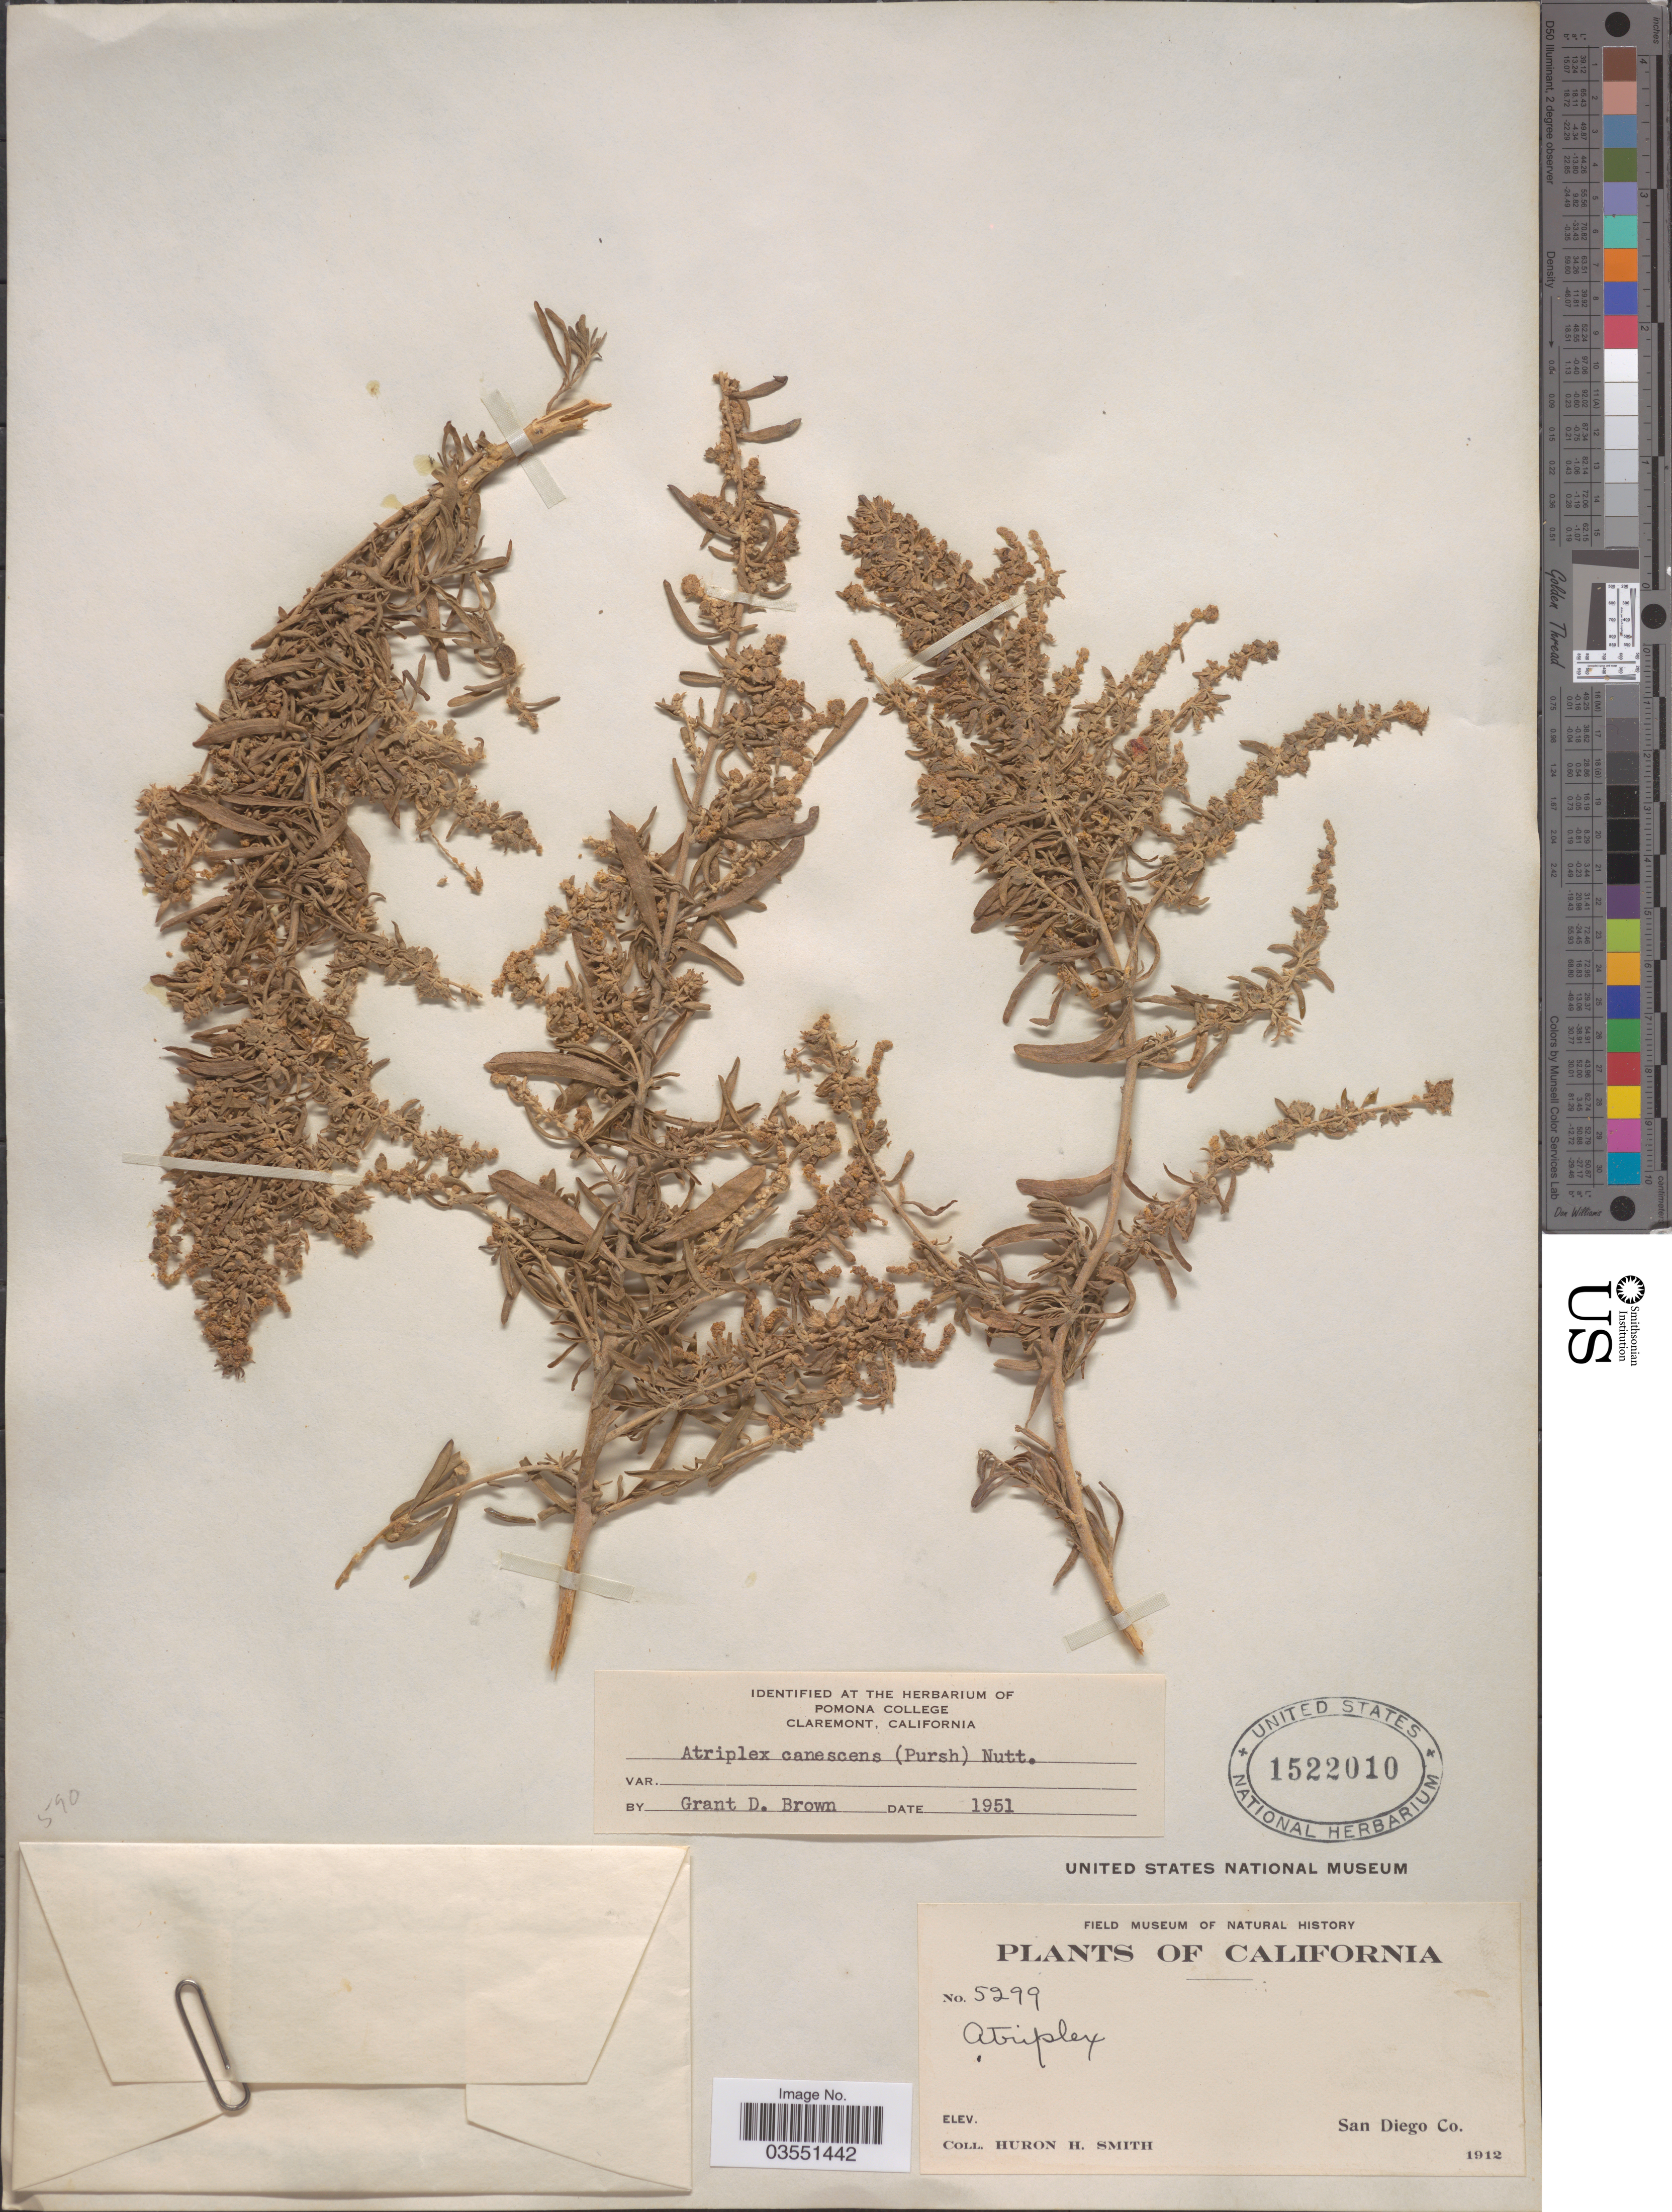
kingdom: Plantae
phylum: Tracheophyta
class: Magnoliopsida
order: Caryophyllales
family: Amaranthaceae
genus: Atriplex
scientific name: Atriplex canescens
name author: (Pursh) Nutt.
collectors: Huron H. Smith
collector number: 5299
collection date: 1912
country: United States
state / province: California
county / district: San Diego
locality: San Diego Co.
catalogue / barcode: US 1522010